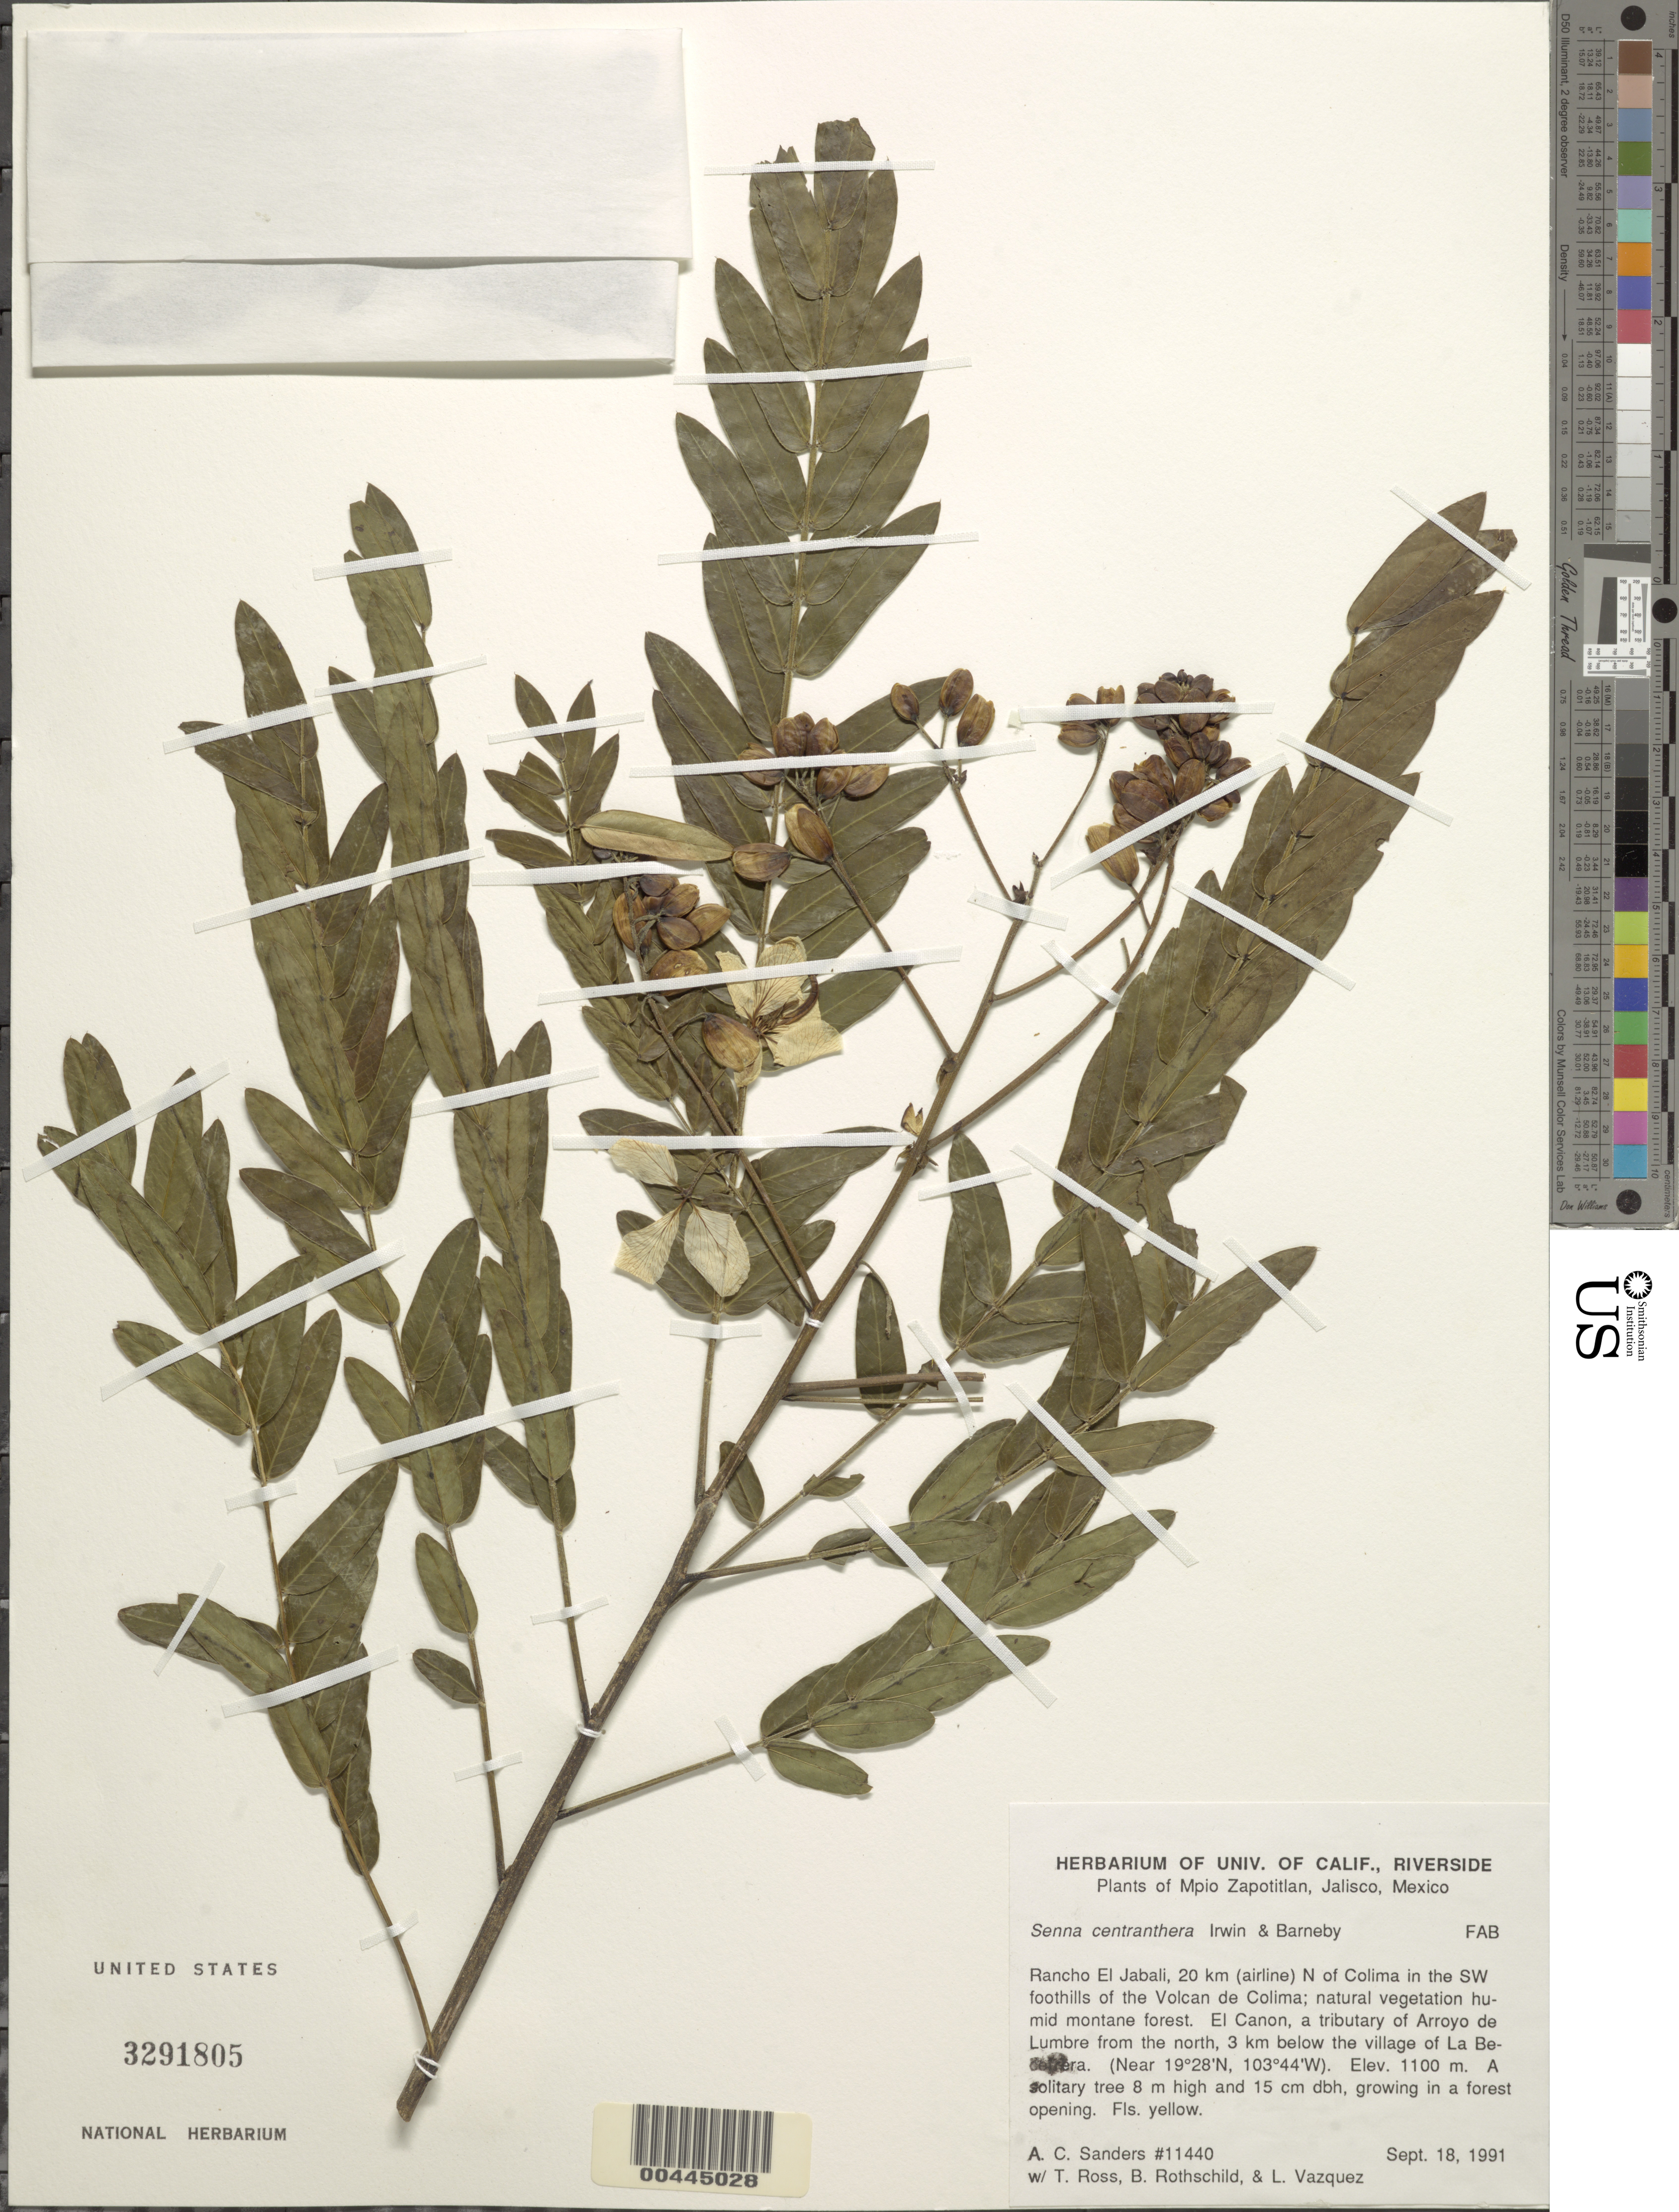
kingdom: Plantae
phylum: Tracheophyta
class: Magnoliopsida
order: Fabales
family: Fabaceae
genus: Senna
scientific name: Senna centranthera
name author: H.S. Irwin & Barneby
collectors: A. Sanders, T. Ross, B. Rothschild & L. Vazquez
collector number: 11440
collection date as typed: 18 Sep 1991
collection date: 1991-09-18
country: Mexico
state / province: Jalisco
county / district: Zapotitlán de Vadillo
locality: Zapotitlan Mun., Rancho El Jabali, N of Colima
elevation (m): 1100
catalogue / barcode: US 3291805